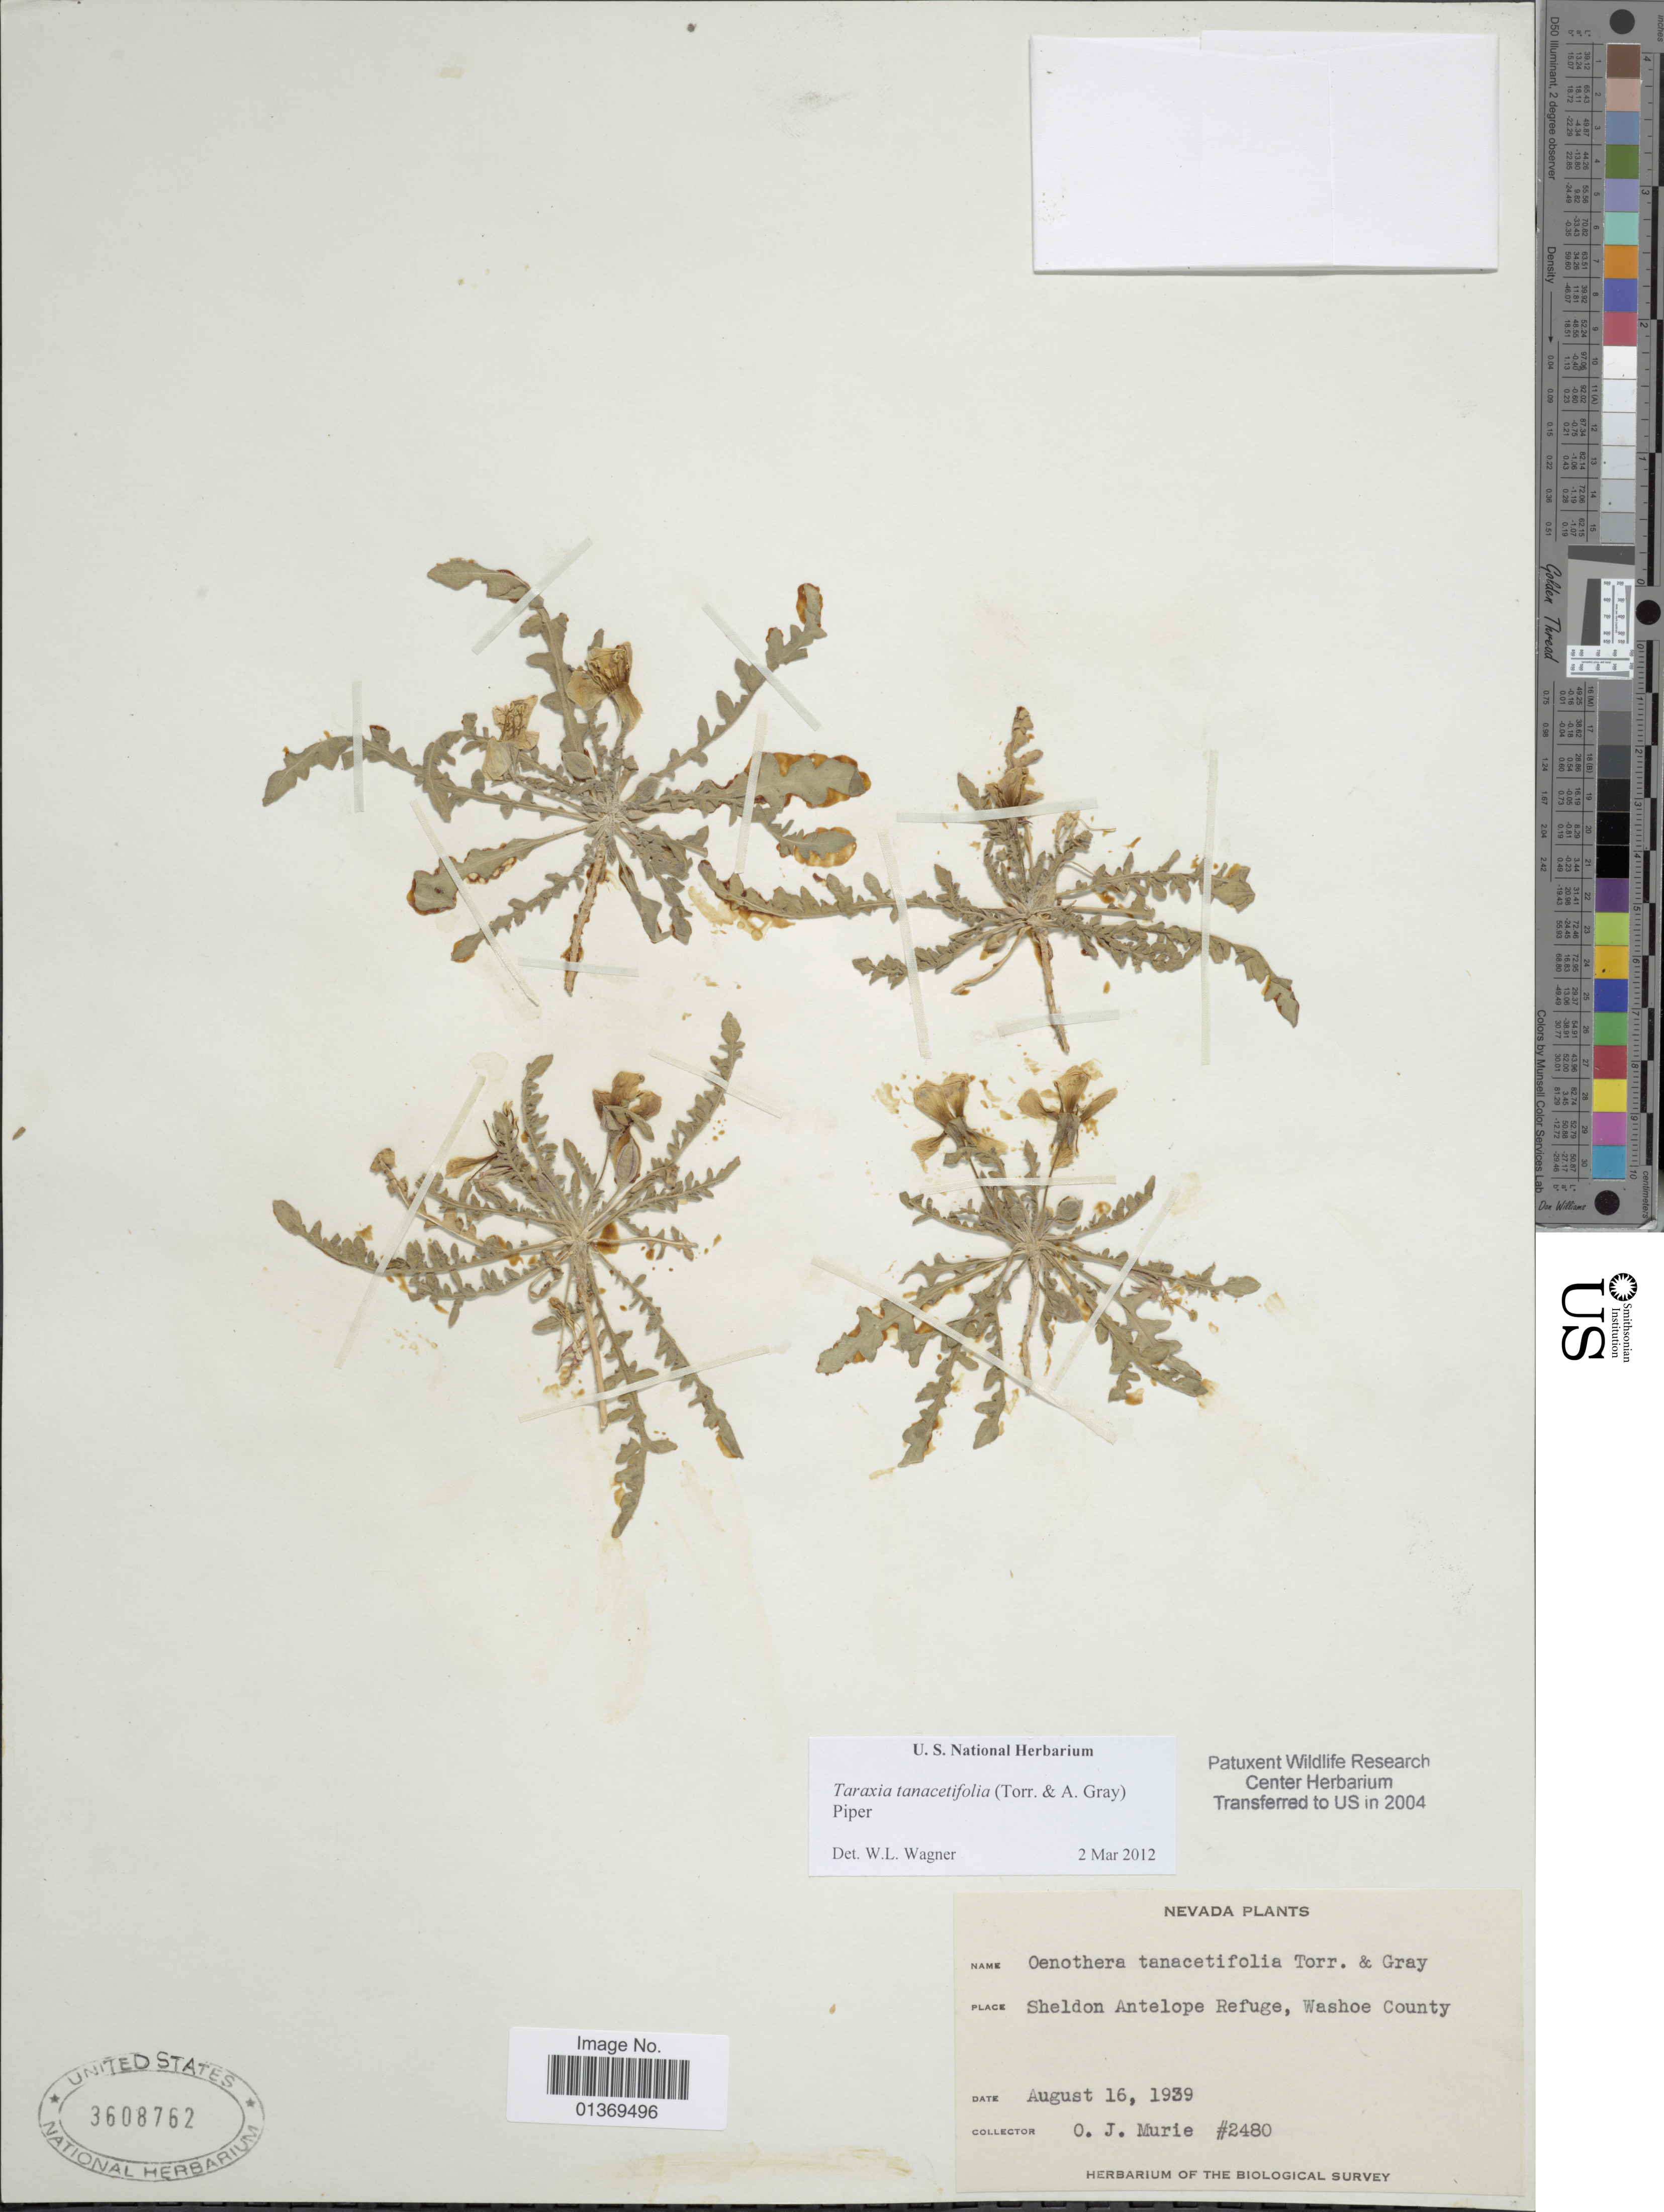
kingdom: Plantae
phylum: Tracheophyta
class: Magnoliopsida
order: Myrtales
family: Onagraceae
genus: Taraxia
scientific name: Taraxia tanacetifolia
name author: (Torr. & A. Gray) Piper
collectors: O. Murie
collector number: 2480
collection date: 1939-08-16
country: United States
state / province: Nevada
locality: Sheldon Antelope Refuge, Washoe County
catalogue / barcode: US 3608762